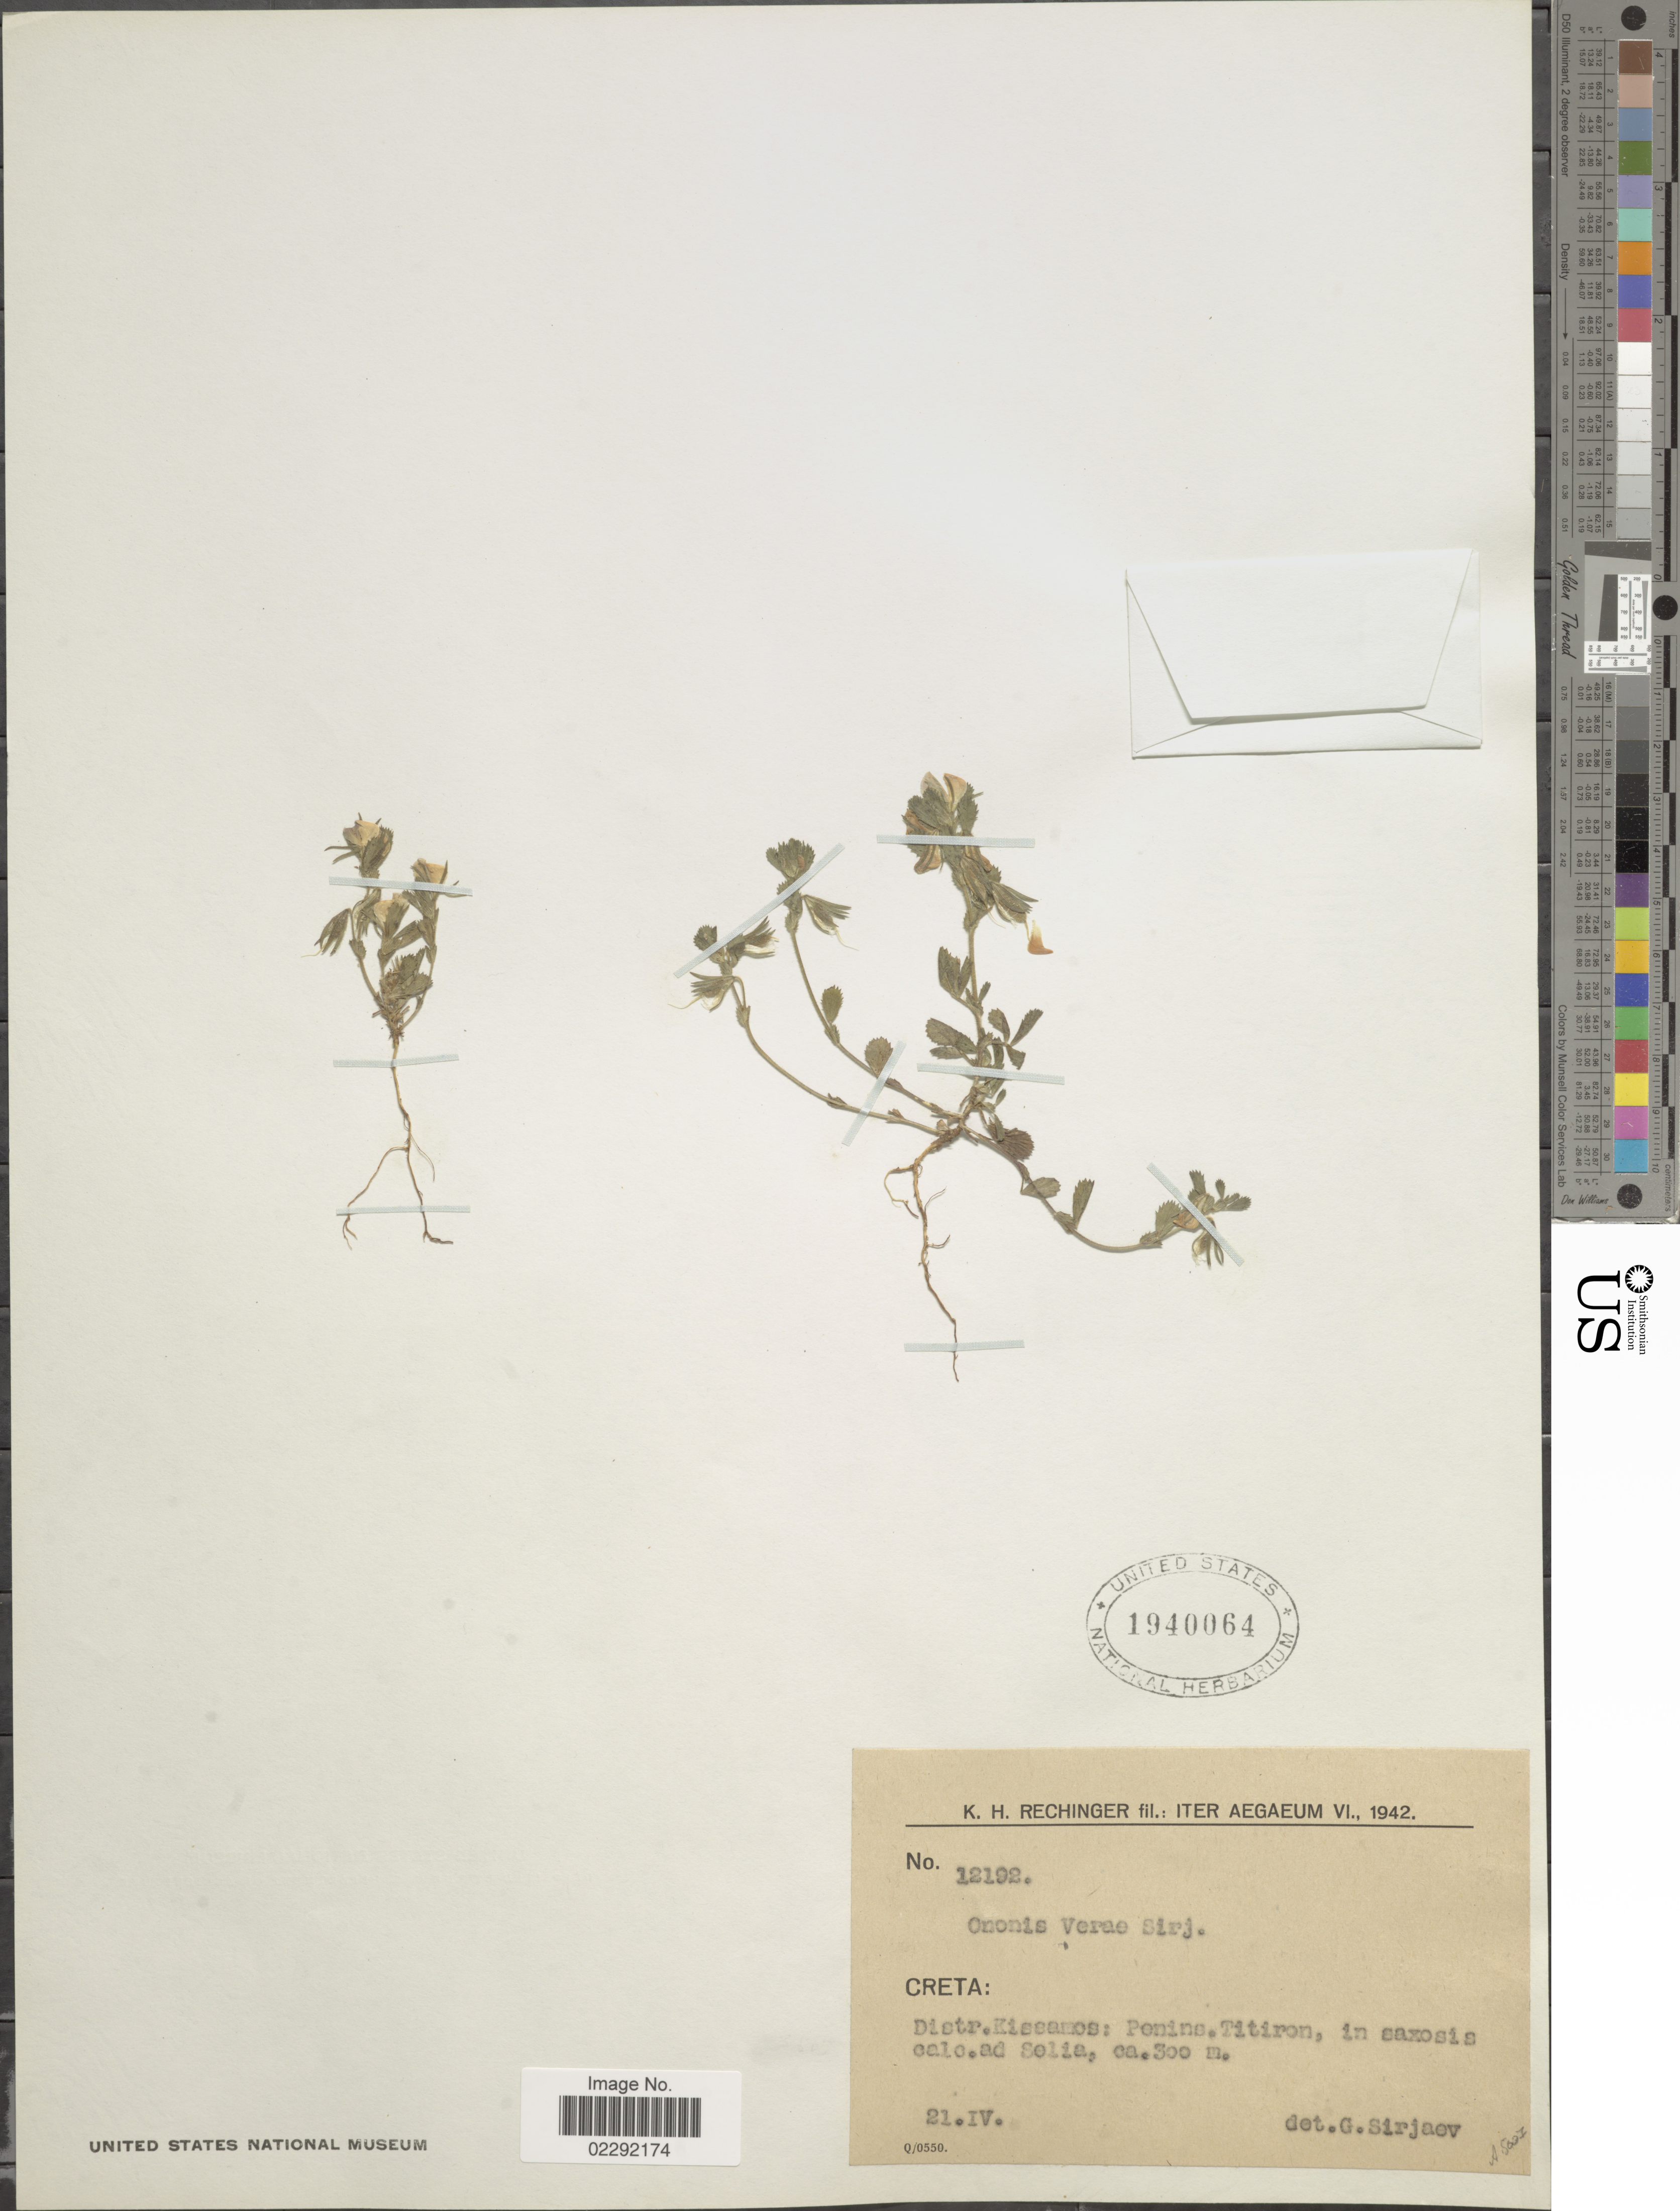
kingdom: Plantae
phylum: Tracheophyta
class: Magnoliopsida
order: Fabales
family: Fabaceae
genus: Ononis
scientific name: Ononis verae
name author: Širj.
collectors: K. H. Rechinger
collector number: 12192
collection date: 1942-04-21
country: Greece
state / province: Crete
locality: Distr. Kissamos: Penine, Titiron, in saxosis calc. ad Selia, Iter Aegaeum.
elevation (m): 300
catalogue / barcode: US 1940064